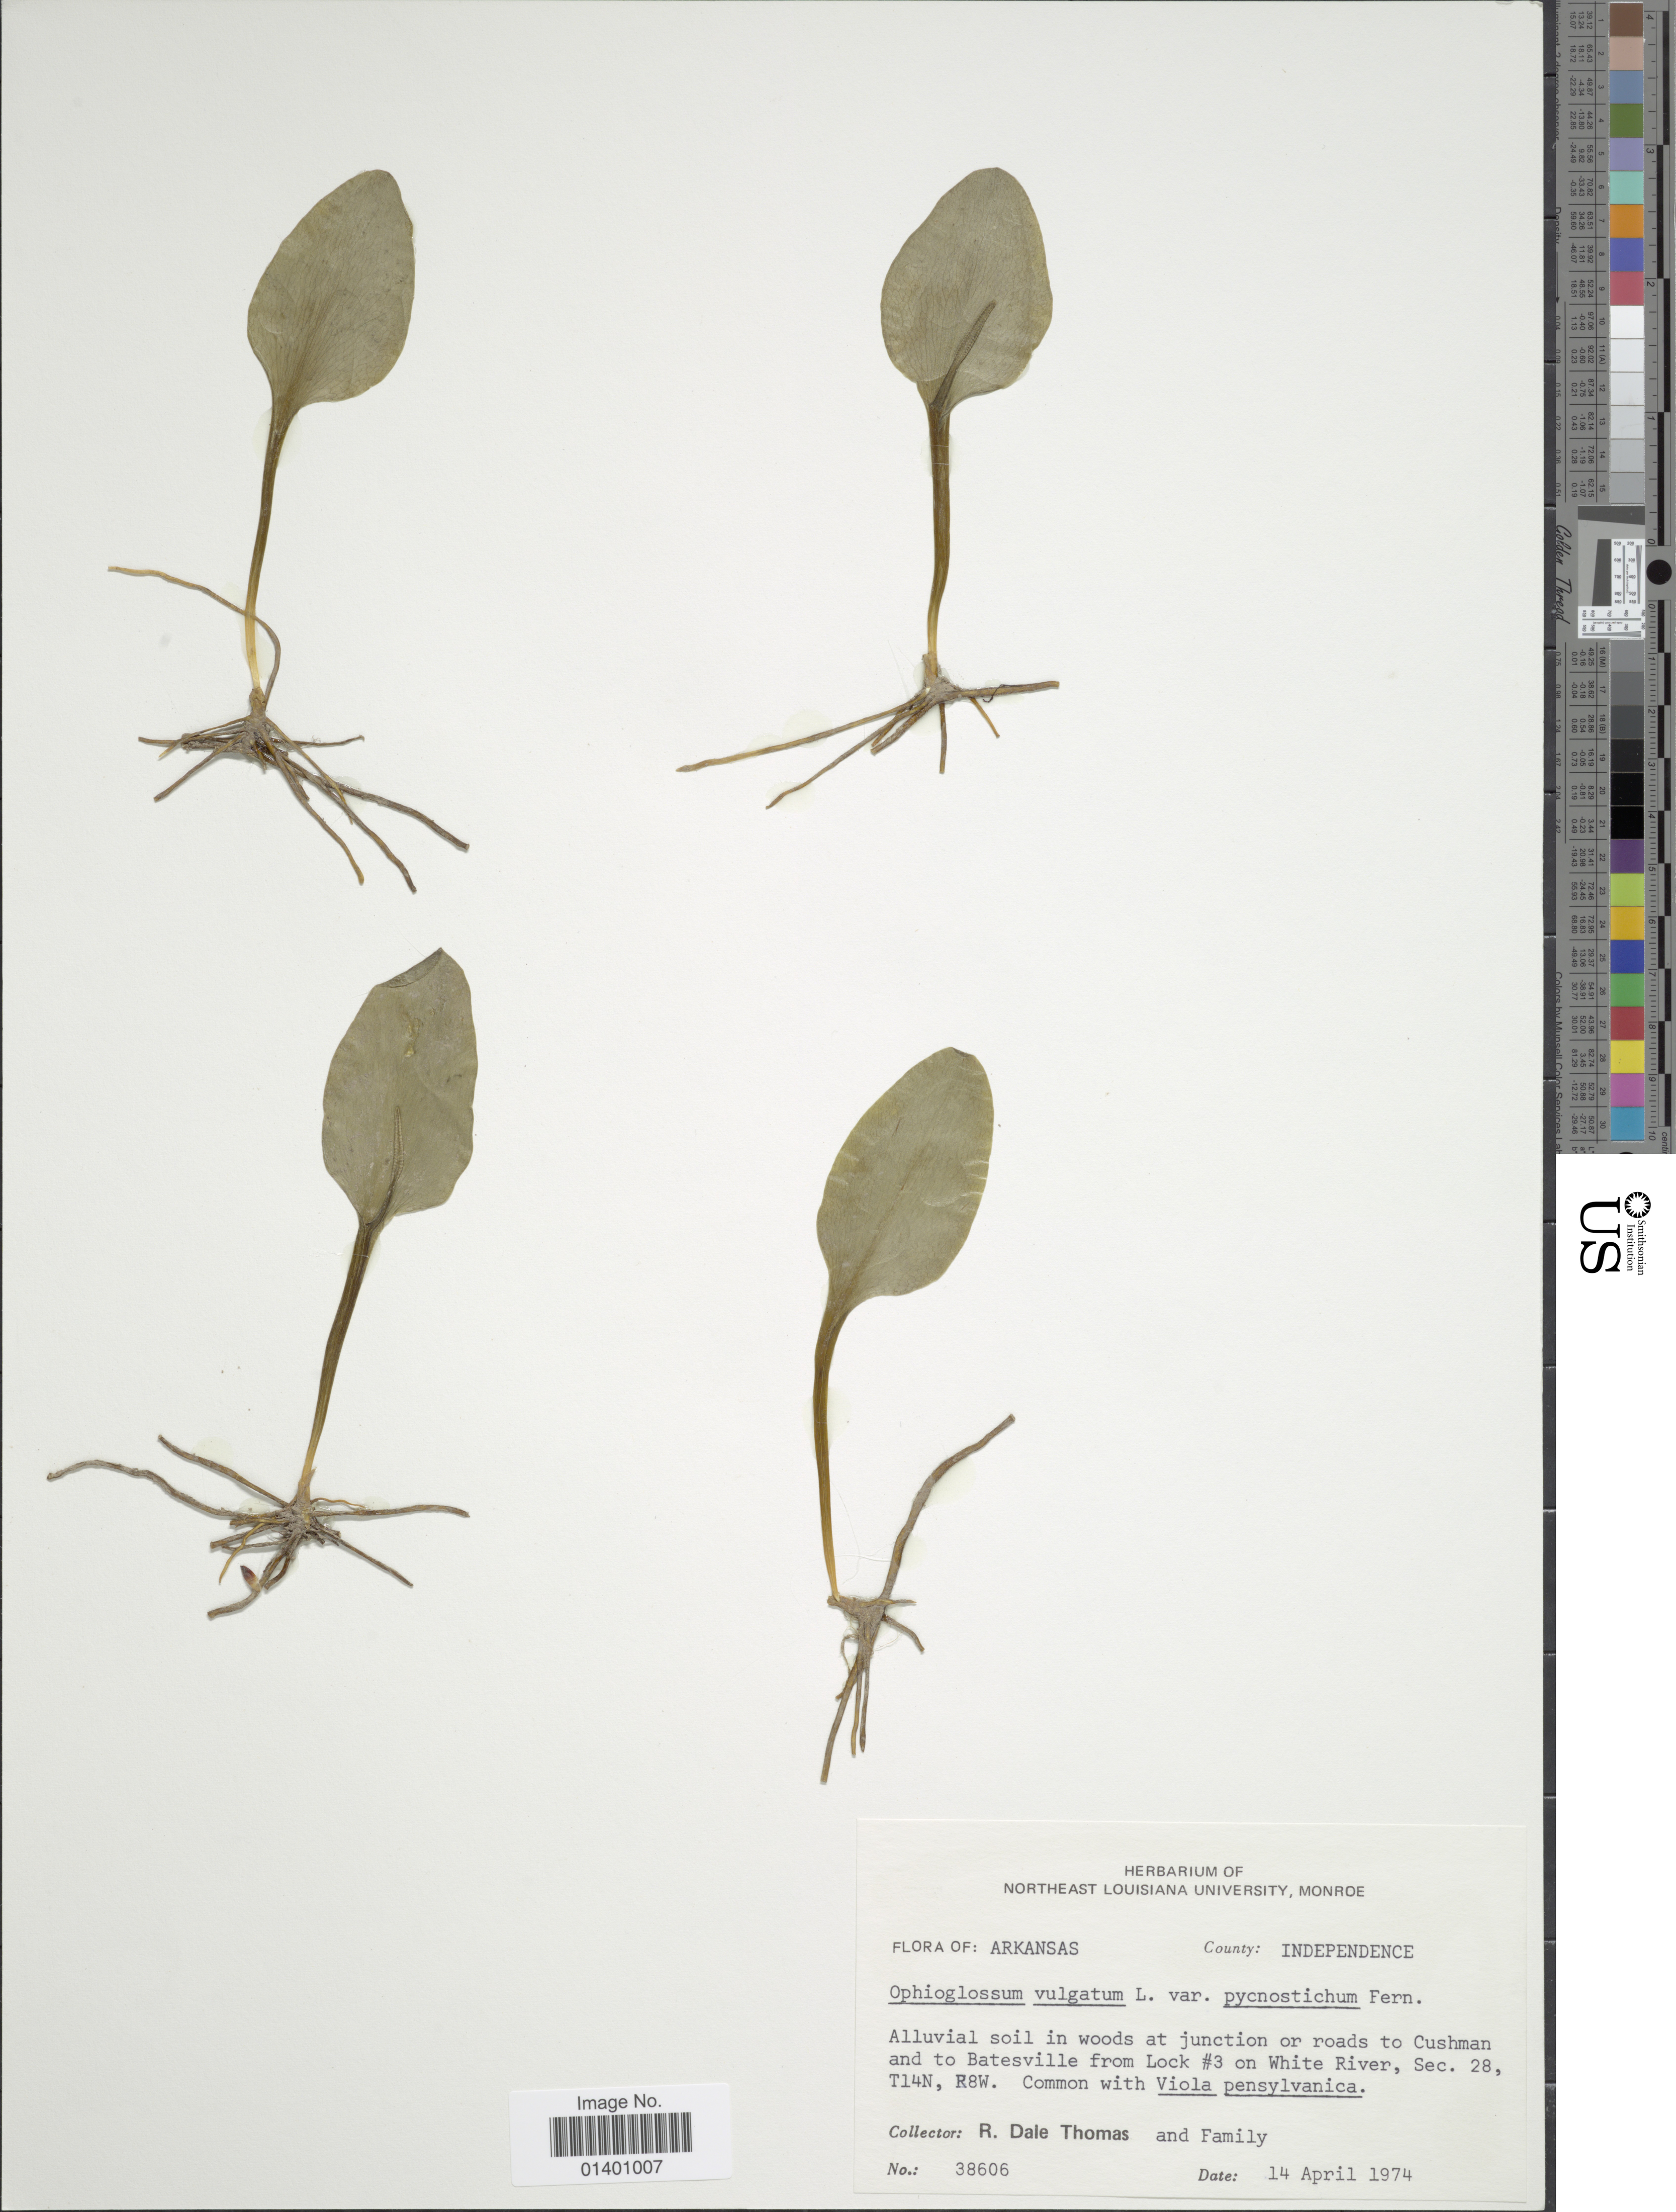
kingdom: Plantae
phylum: Tracheophyta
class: Polypodiopsida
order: Ophioglossales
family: Ophioglossaceae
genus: Ophioglossum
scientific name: Ophioglossum vulgatum var. pycnostichum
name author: Fernald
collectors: R. Thomas & Family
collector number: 38606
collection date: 1974-04-14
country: United States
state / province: Arkansas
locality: County Independence, alluvial soil in woods at junction or roads to Cushman and to Batesville from Lock # 3 on White River, Sec. 28, T14N, R8W